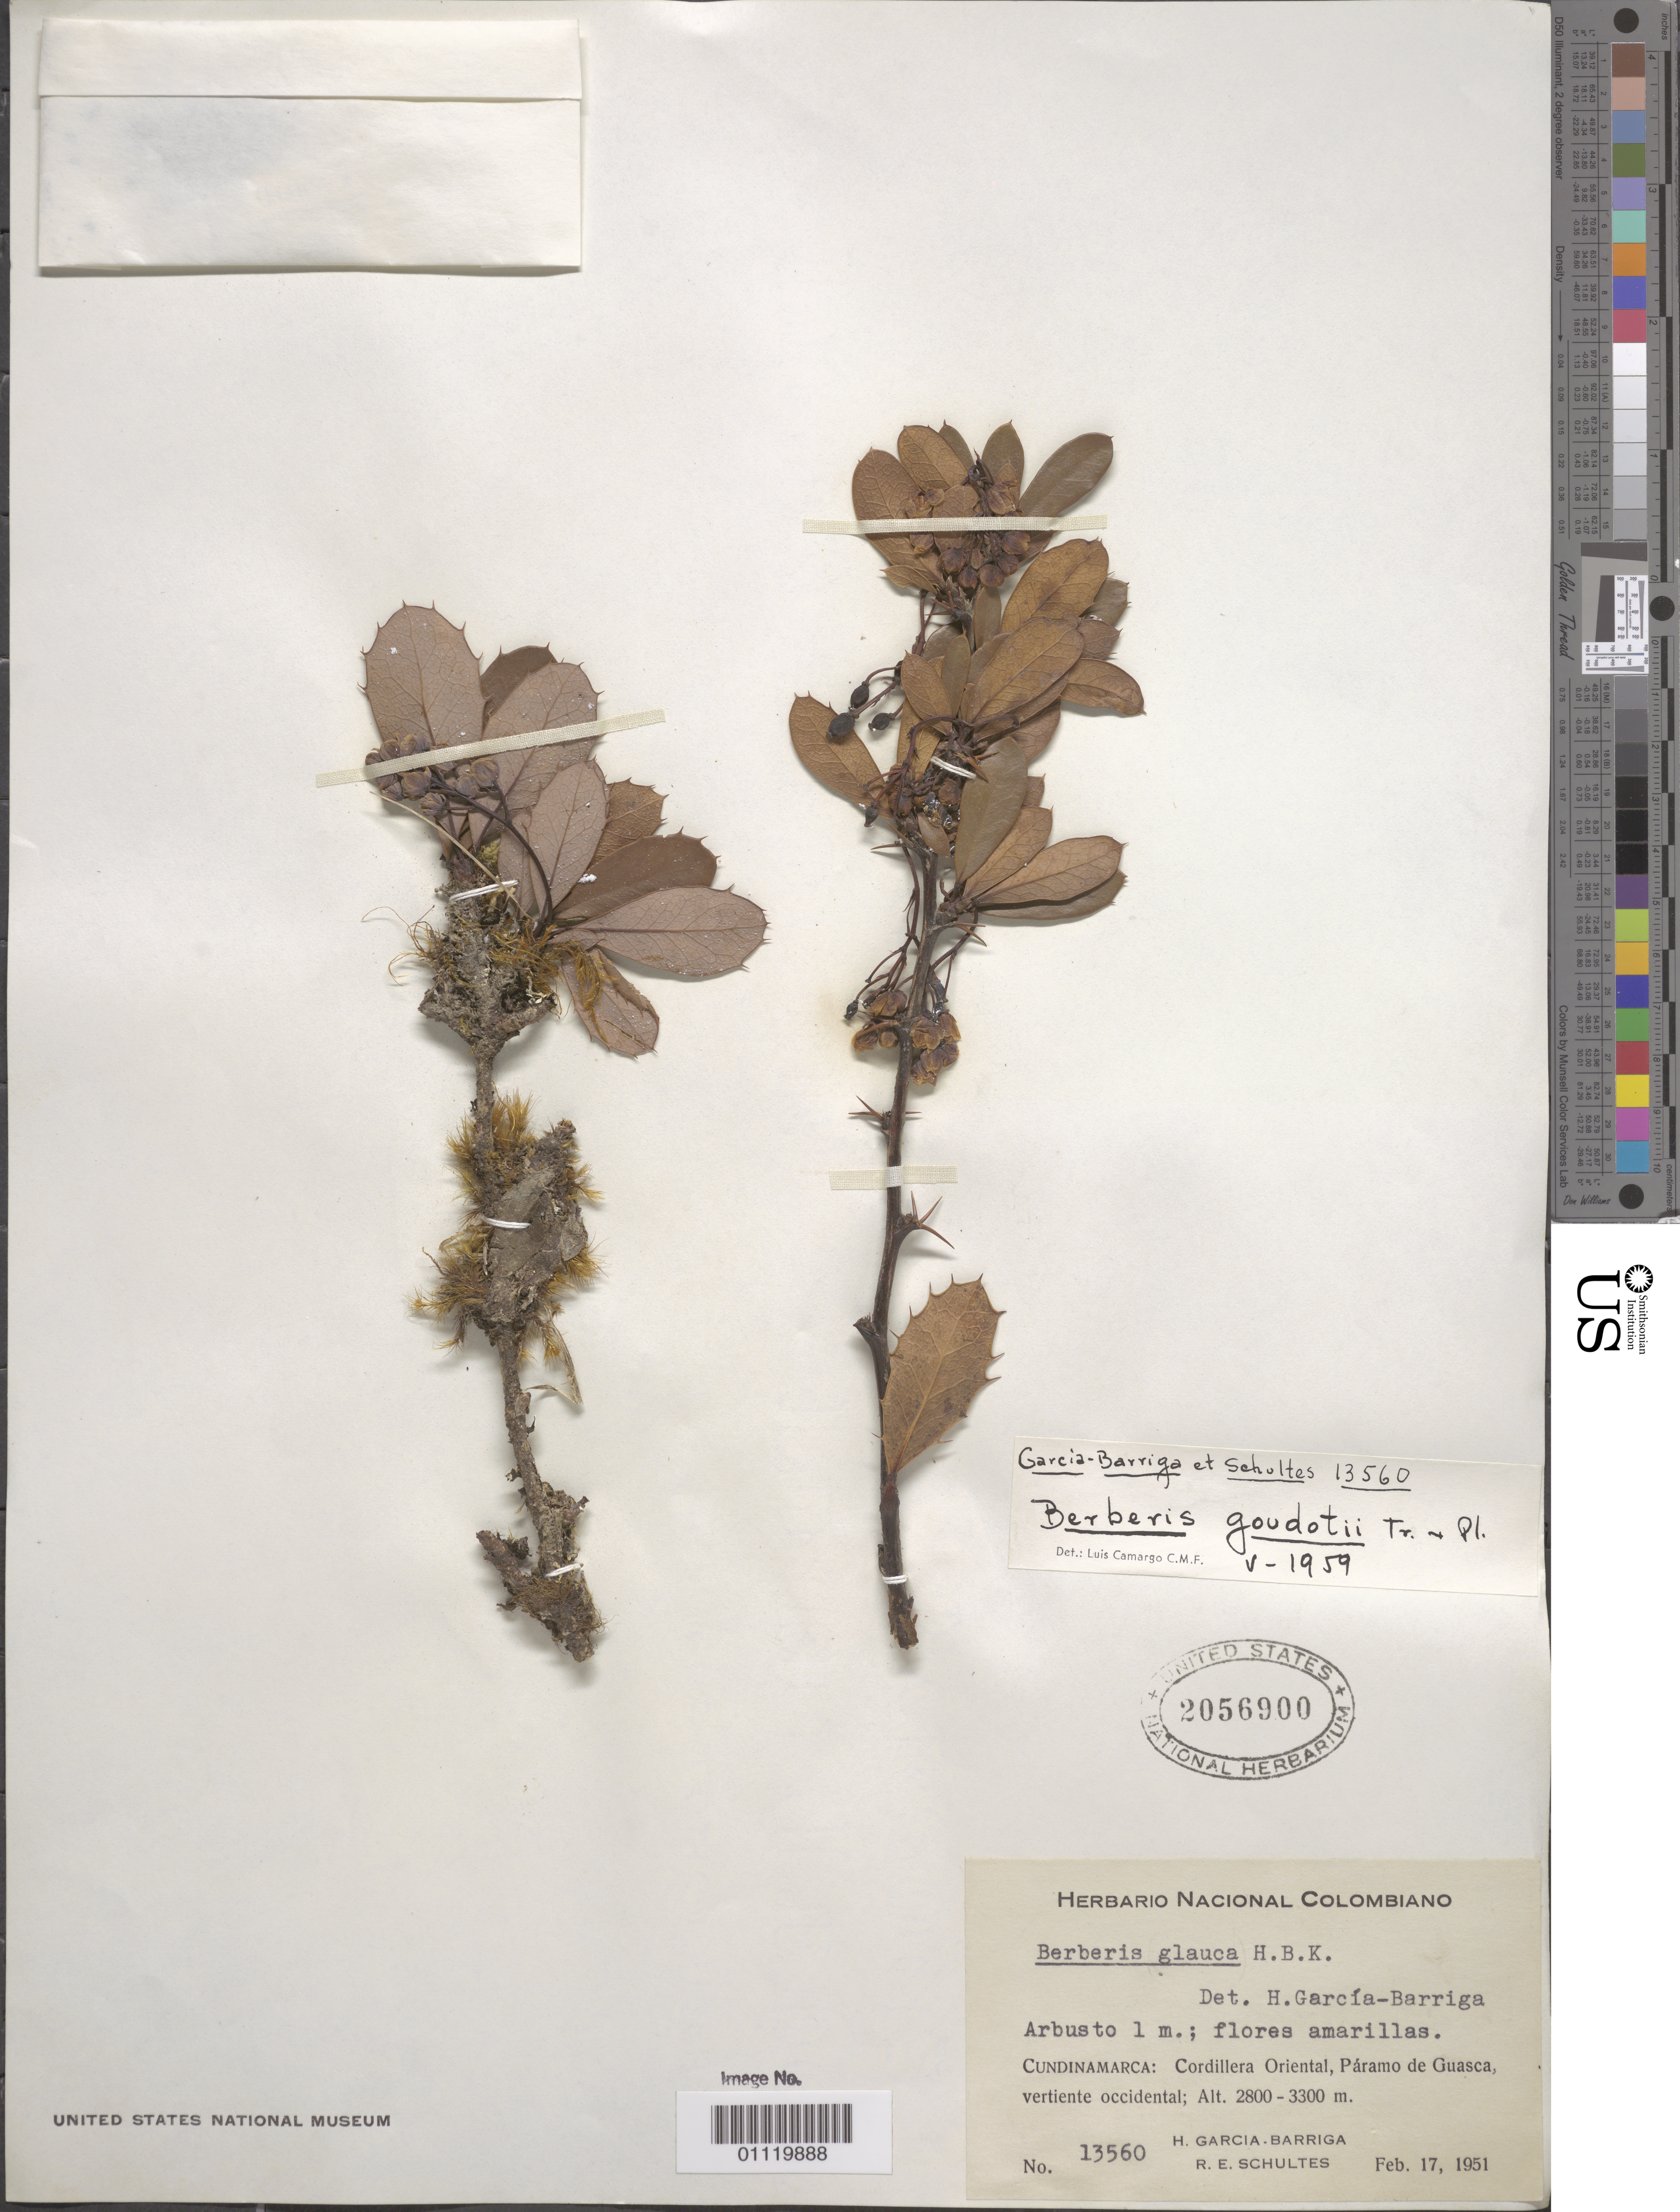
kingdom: Plantae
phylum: Tracheophyta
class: Magnoliopsida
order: Ranunculales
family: Berberidaceae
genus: Berberis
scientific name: Berberis goudotii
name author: Triana & Planch. ex Wedd.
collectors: H. García Barriga & R. E. Schultes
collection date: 1951-02-17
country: Colombia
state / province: Cundinamarca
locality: Cordillera Oriental: Paramo de Guasca, western slope.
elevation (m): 2800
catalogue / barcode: US 2056900